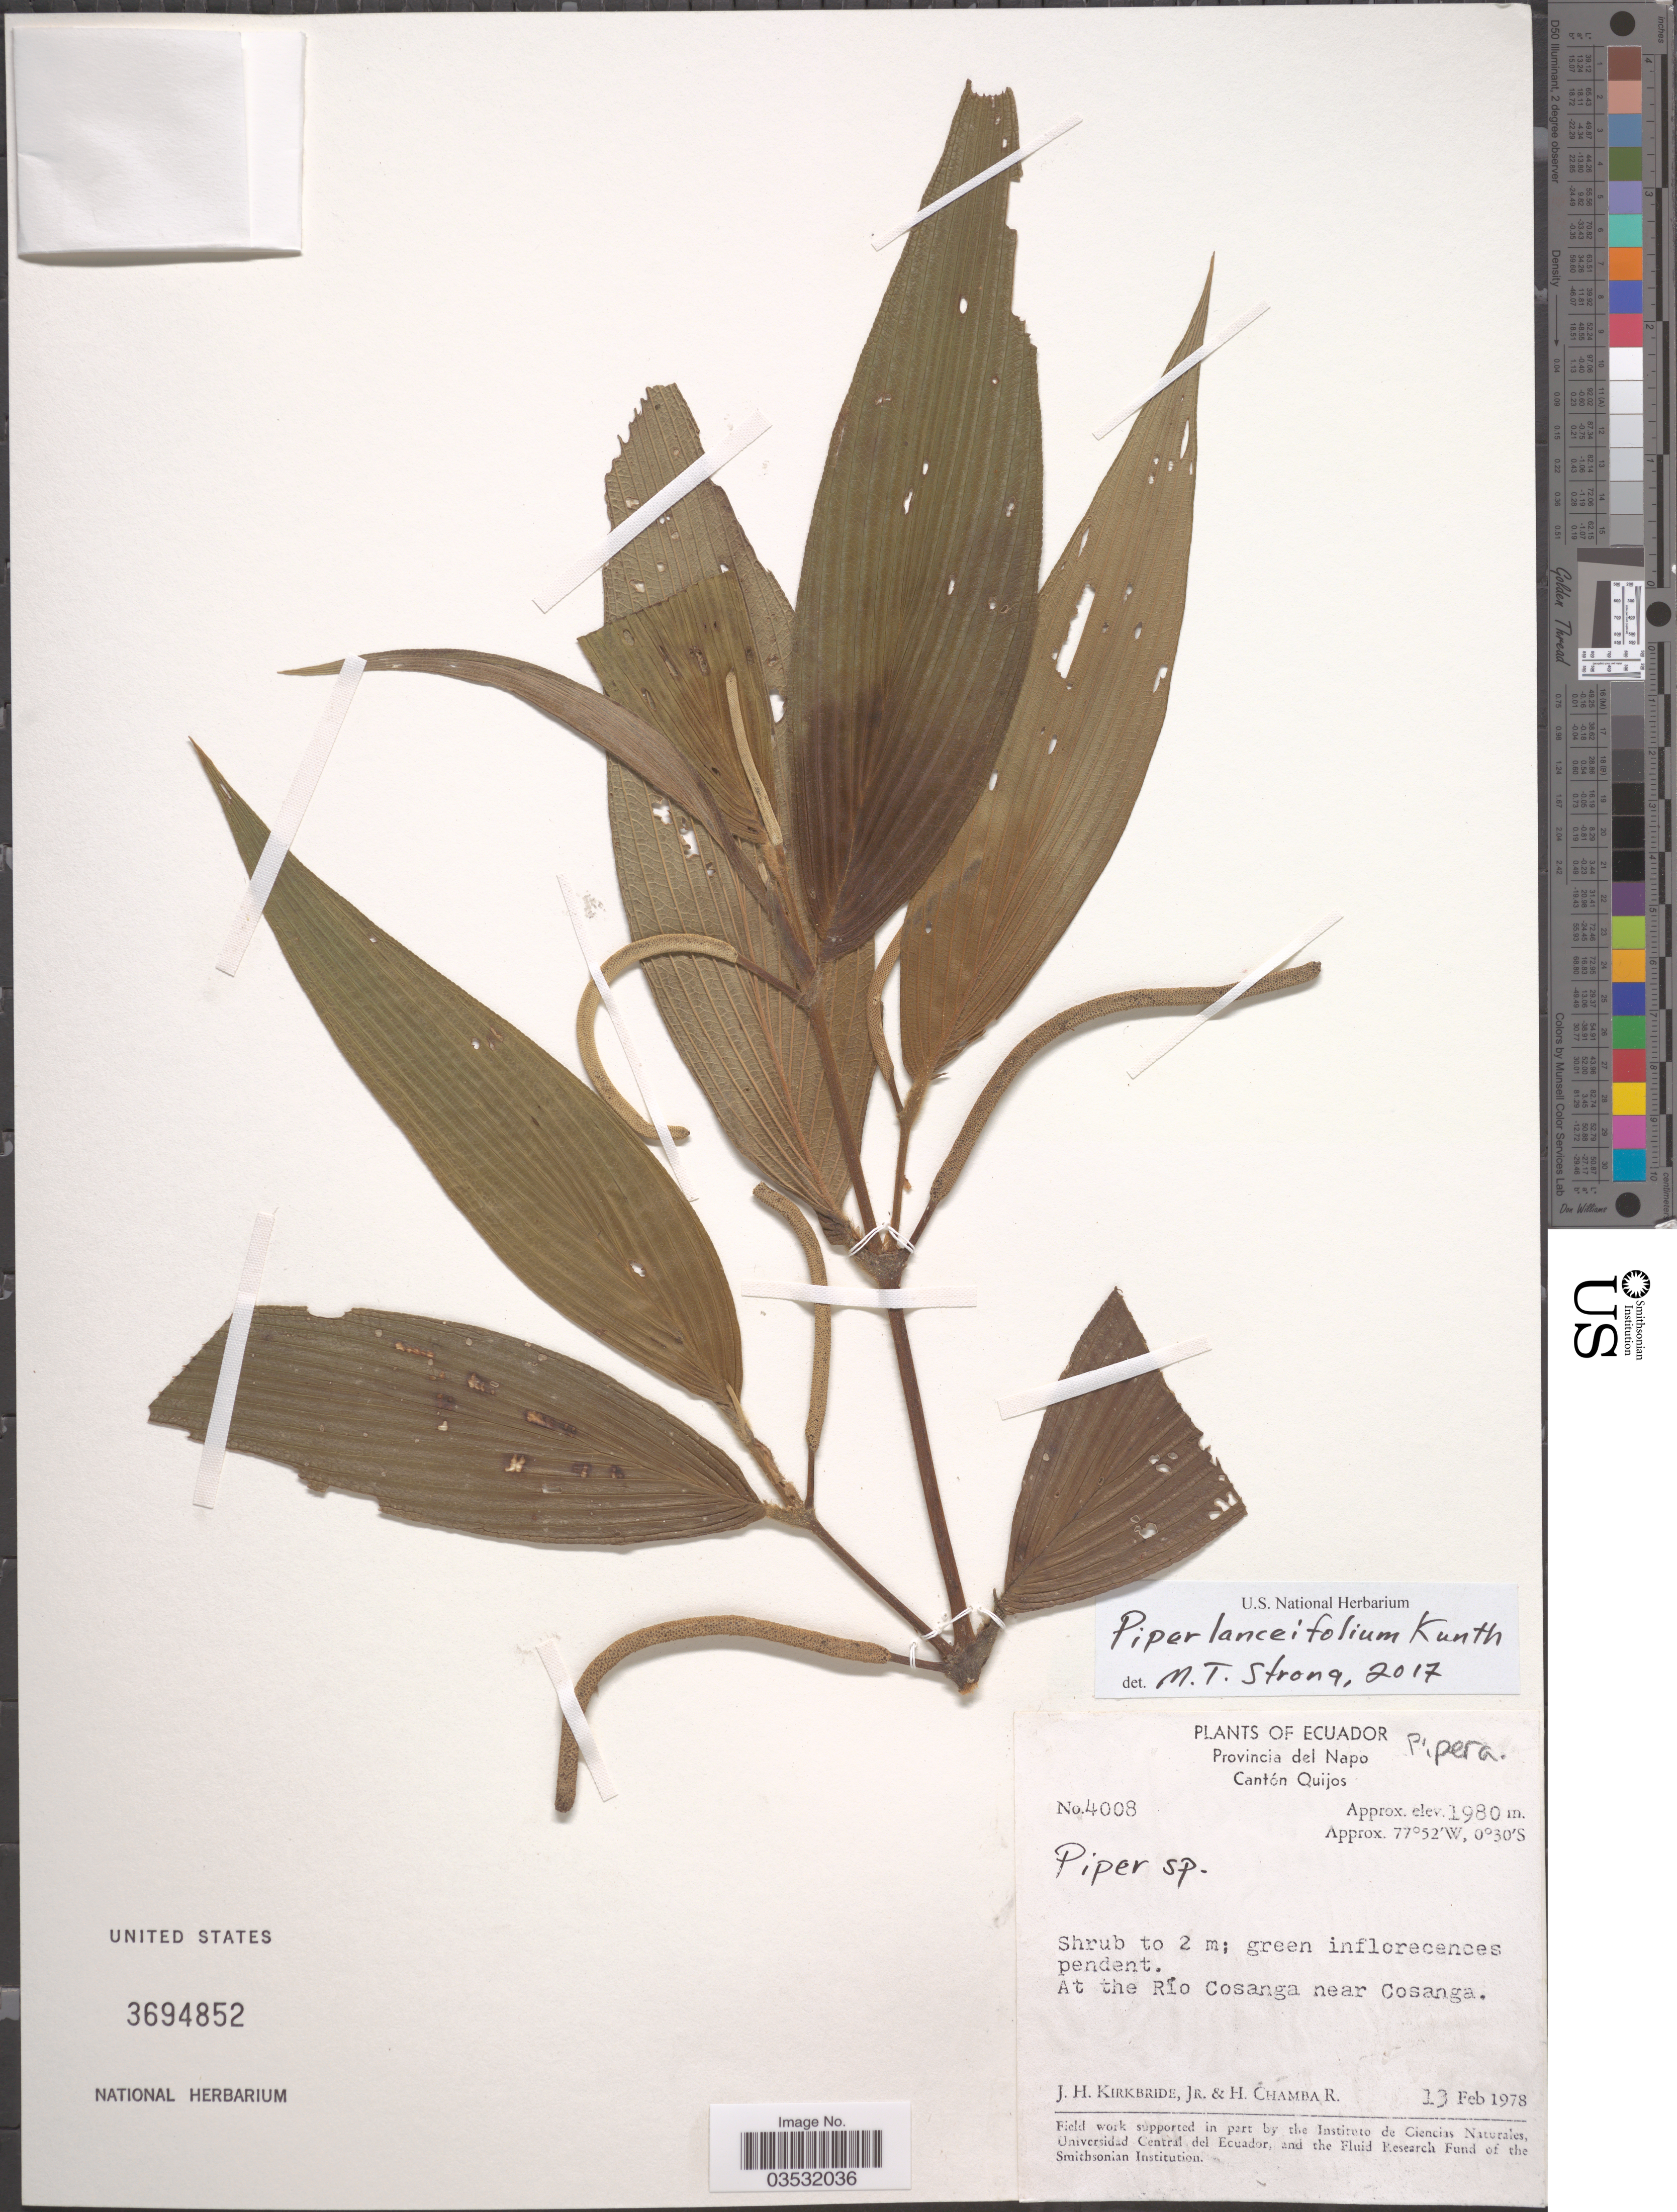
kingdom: Plantae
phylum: Tracheophyta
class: Magnoliopsida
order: Piperales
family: Piperaceae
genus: Piper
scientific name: Piper lanceifolium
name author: Kunth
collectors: J. H. Kirkbride & H. Chamba R.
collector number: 4008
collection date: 1978-02-13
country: Ecuador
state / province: Napo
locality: Cantón Quijos. At the Río Cosanga near Cosanga.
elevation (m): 1980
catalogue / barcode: US 3694852